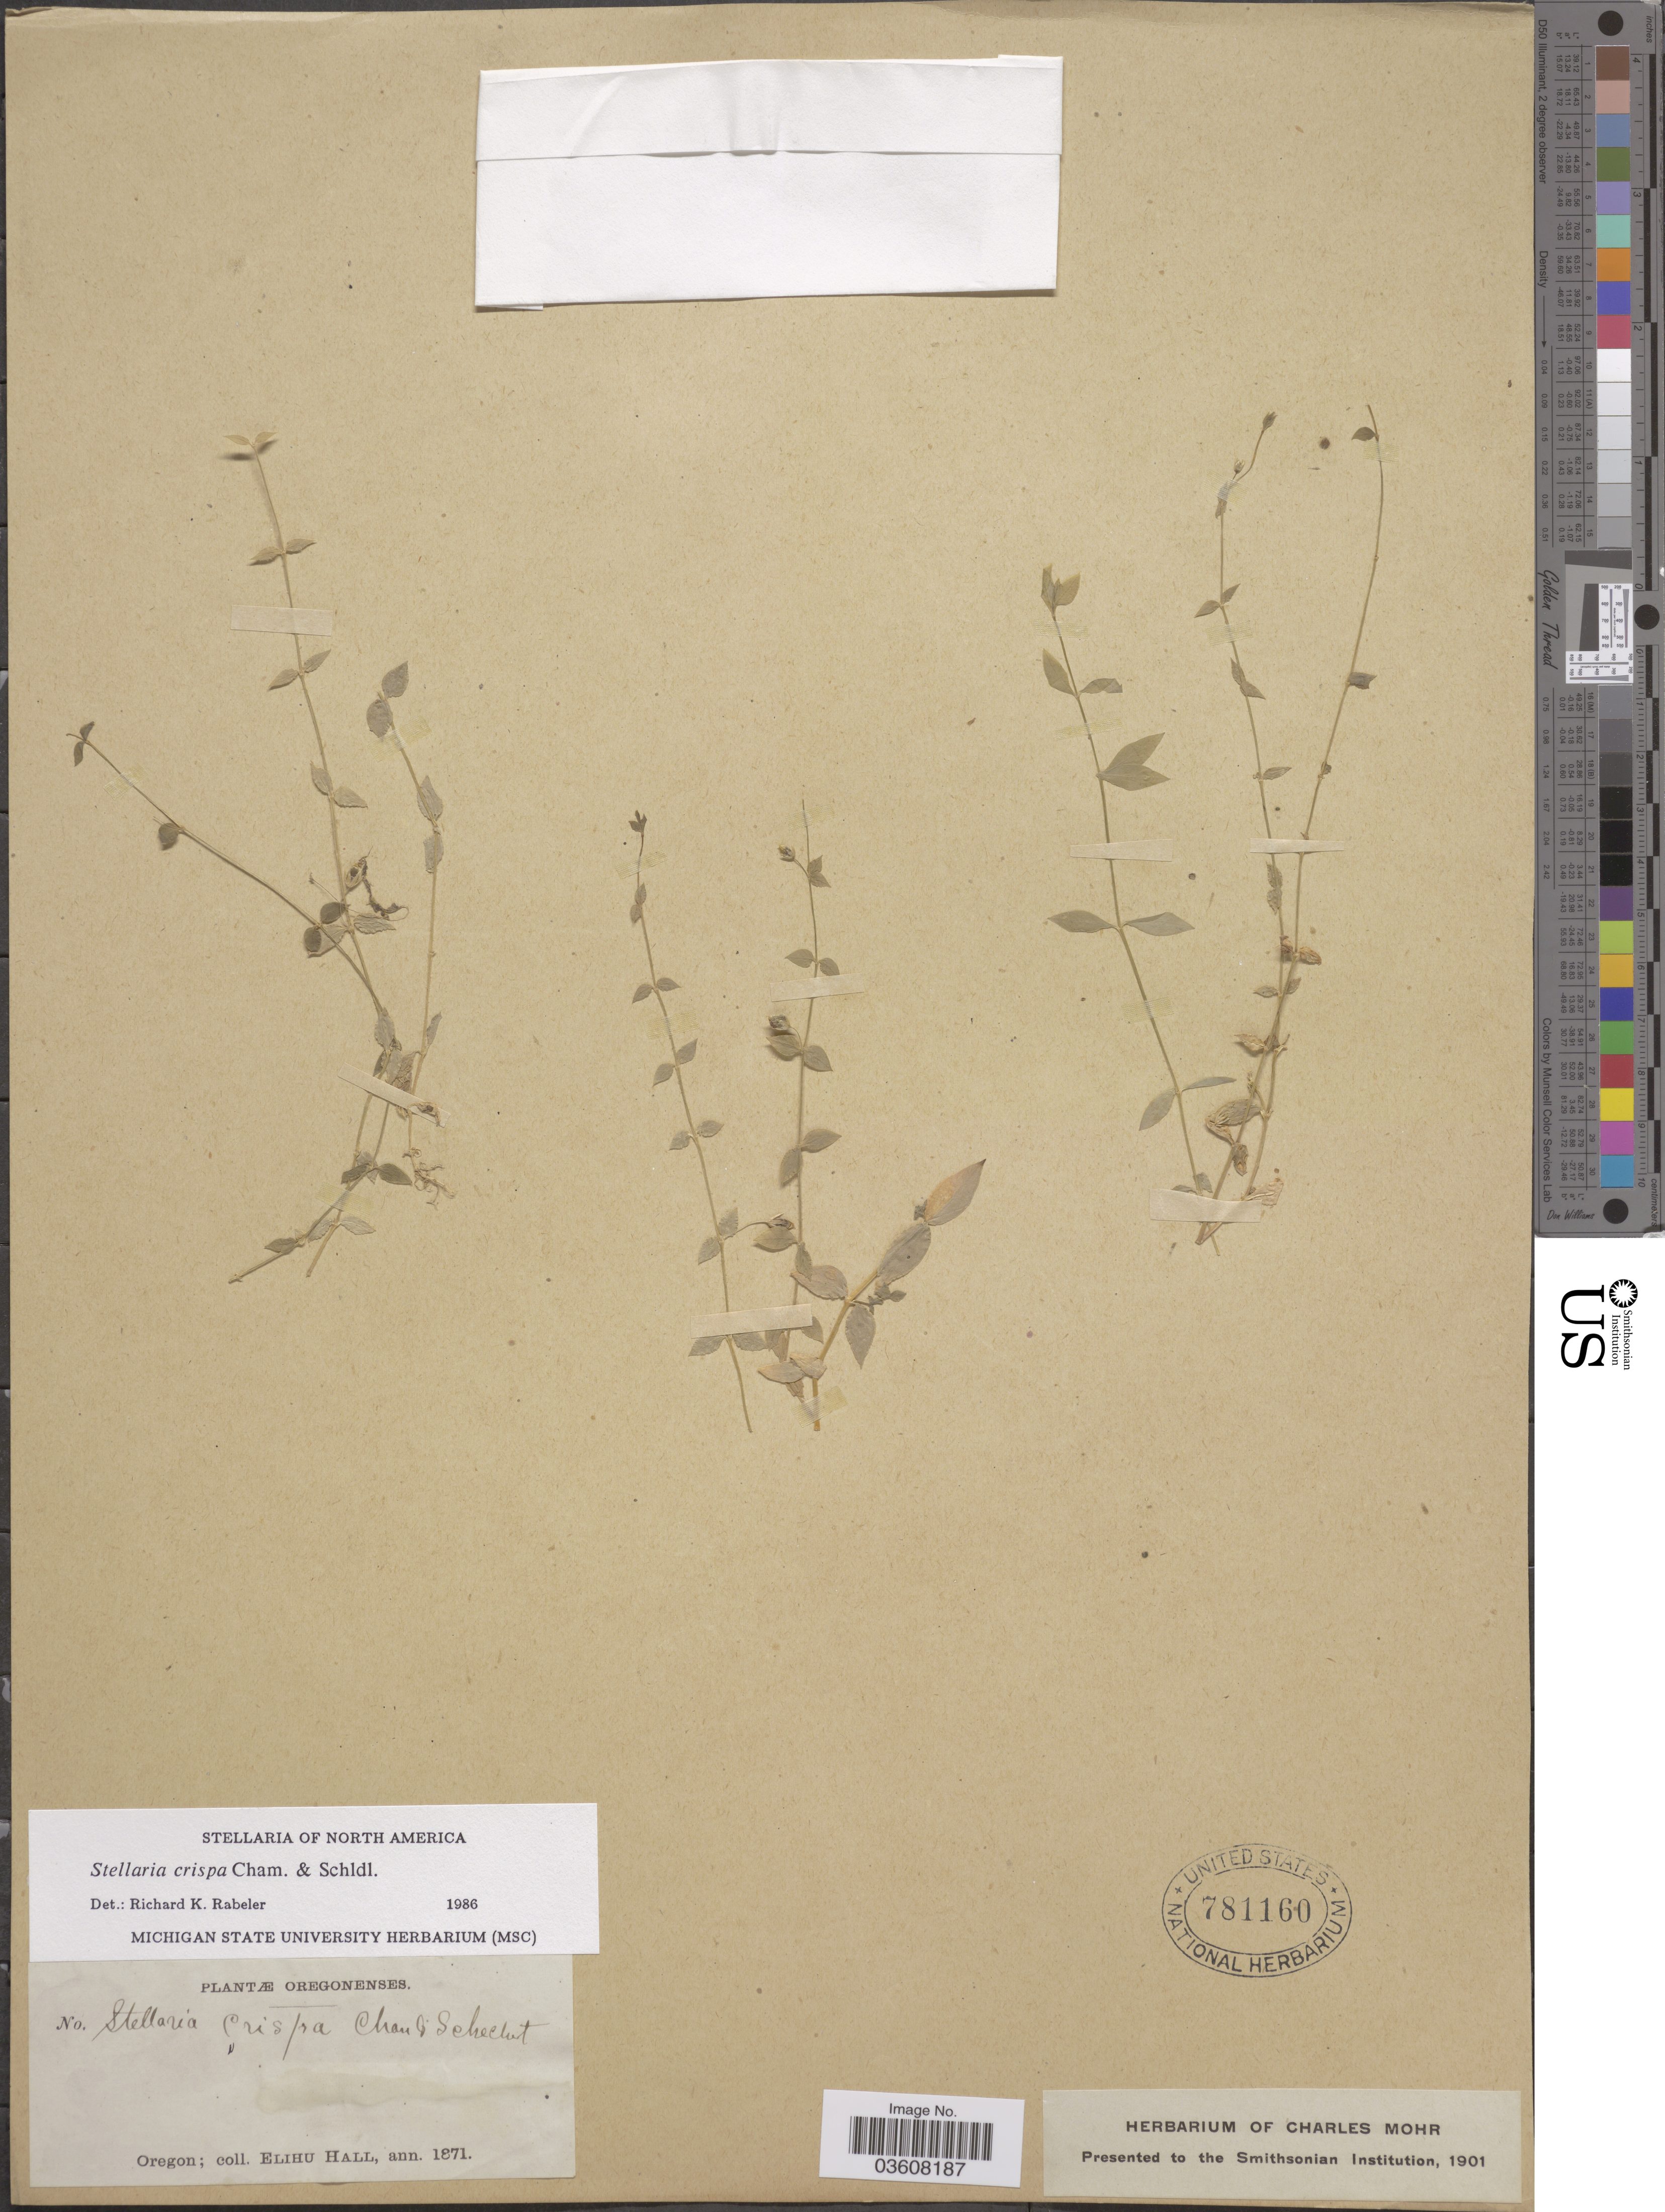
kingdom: Plantae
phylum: Tracheophyta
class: Magnoliopsida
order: Caryophyllales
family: Caryophyllaceae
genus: Stellaria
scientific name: Stellaria crispa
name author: Cham. & Schltdl.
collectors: E. Hall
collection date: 1871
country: United States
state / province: Oregon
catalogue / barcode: US 781160